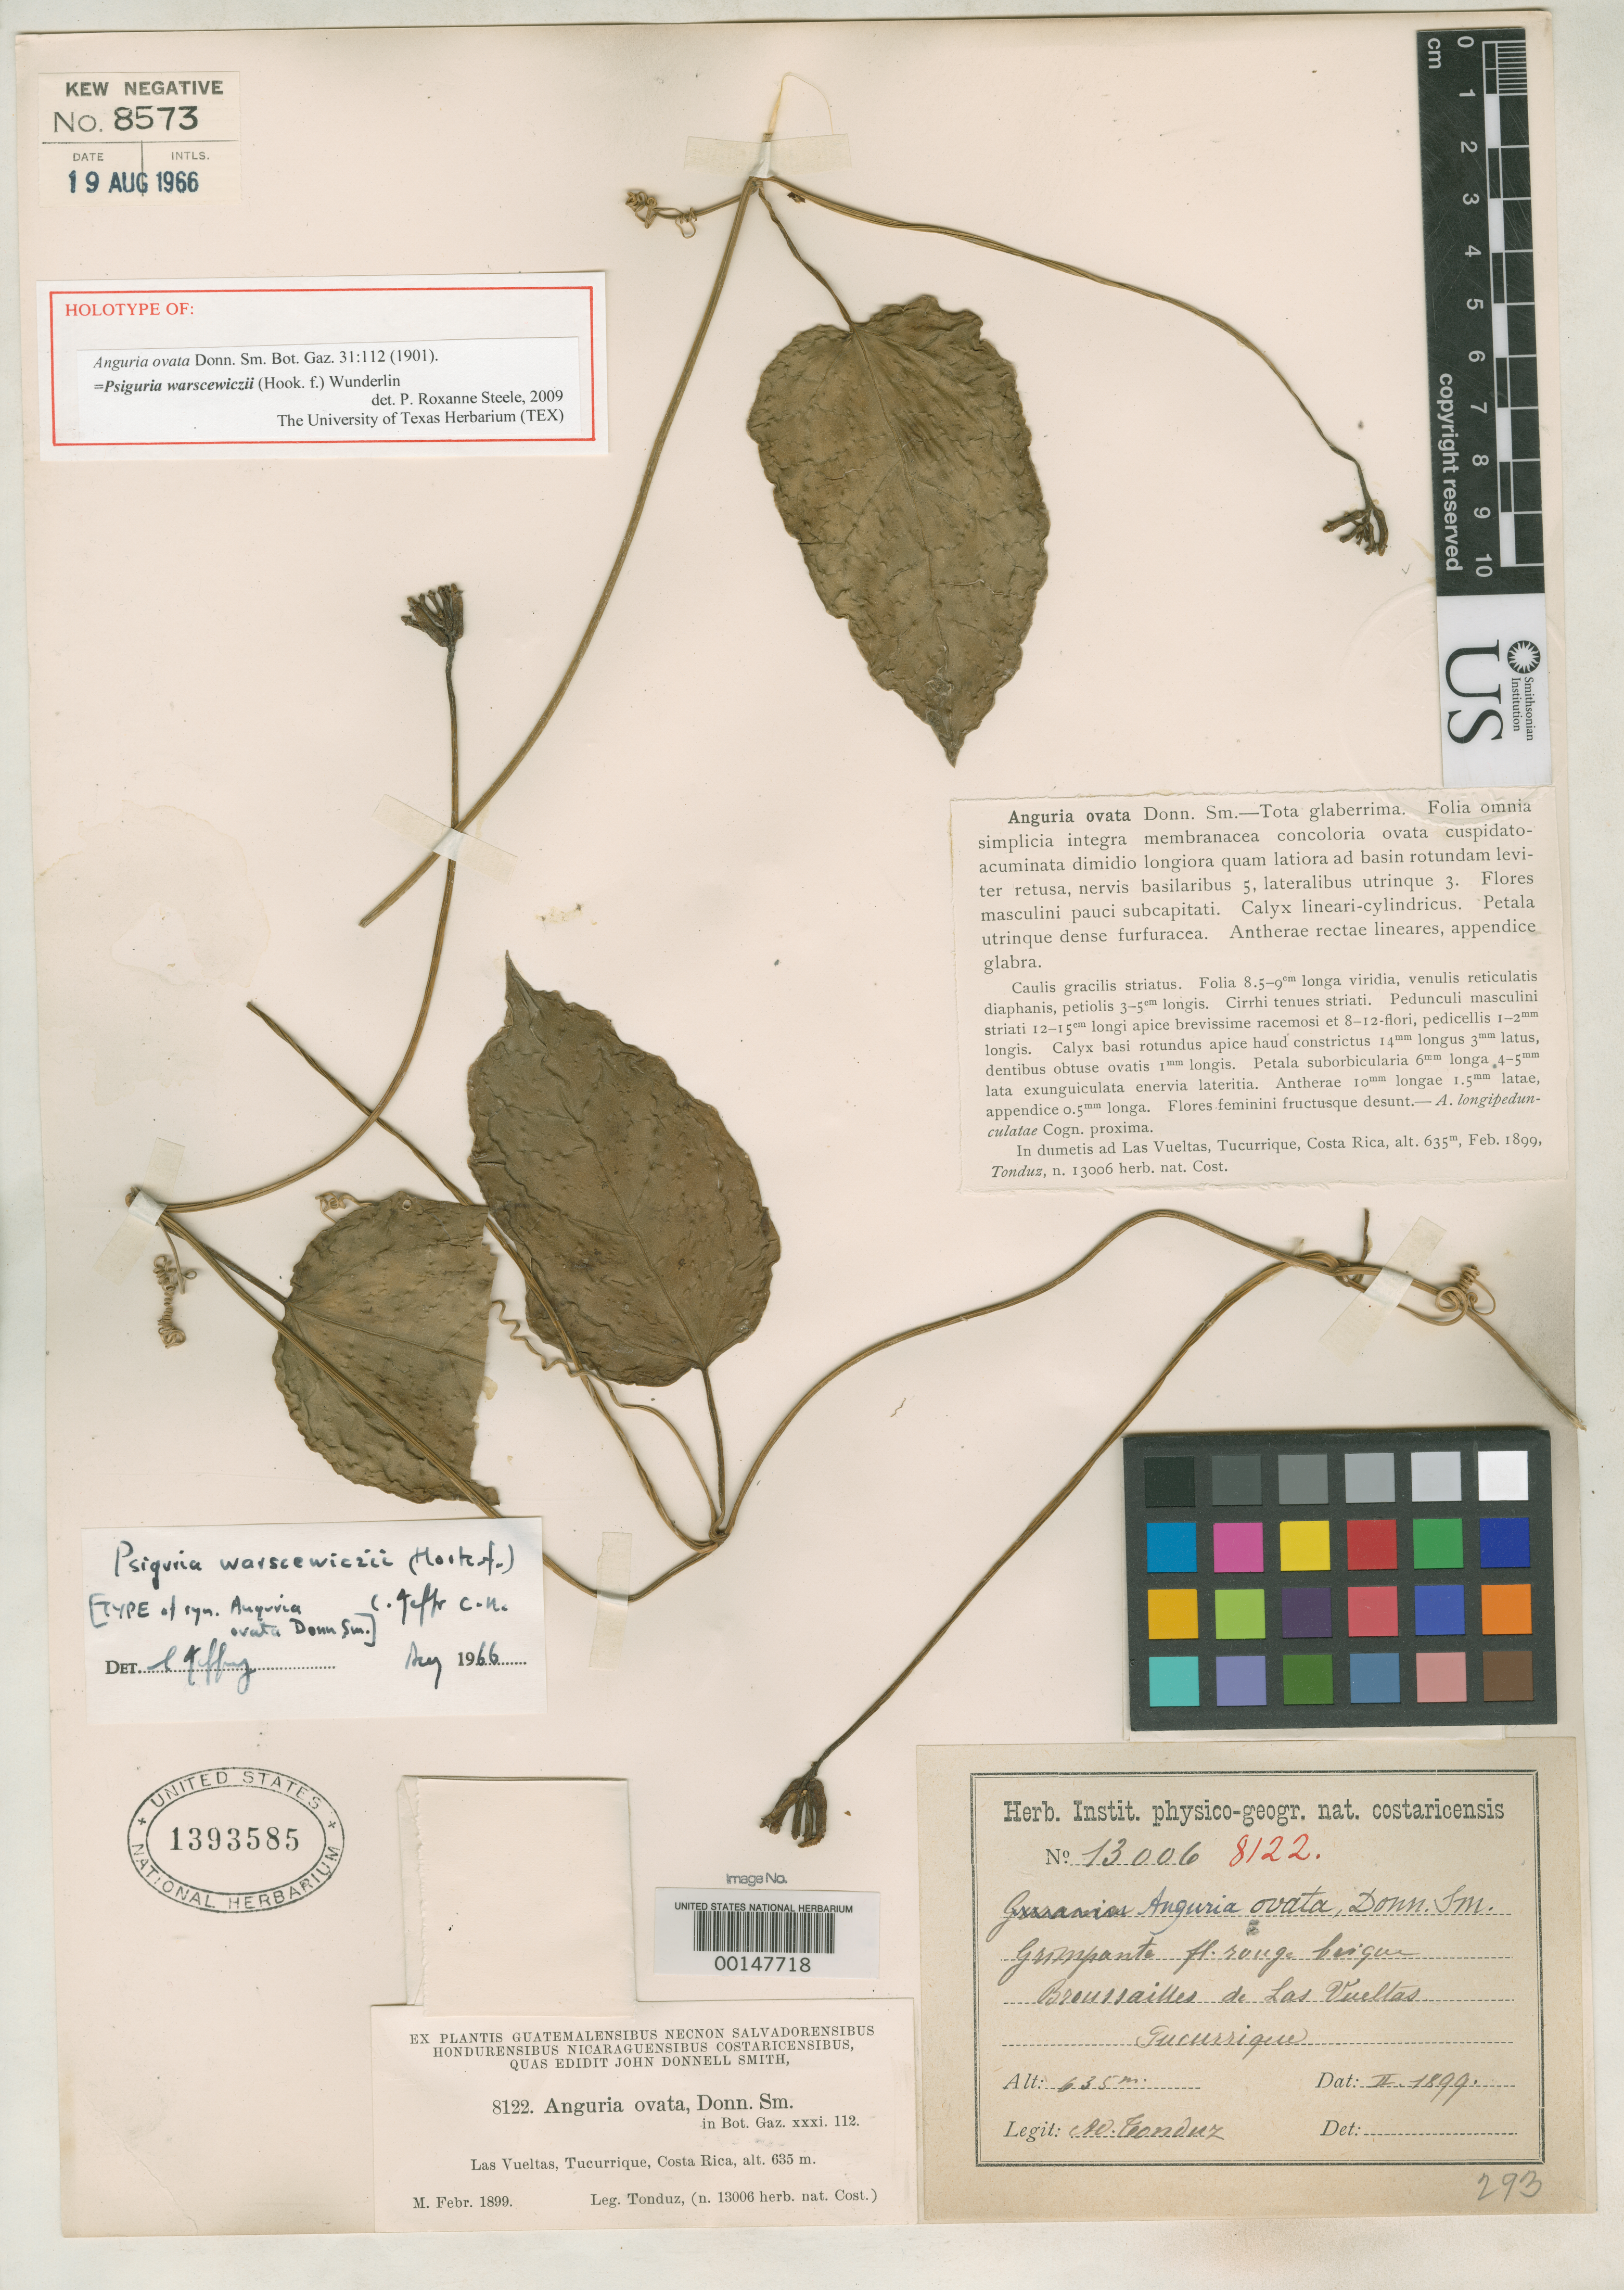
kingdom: Plantae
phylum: Tracheophyta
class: Magnoliopsida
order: Cucurbitales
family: Cucurbitaceae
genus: Anguria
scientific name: Anguria ovata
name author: Donn. Sm.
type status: Holotype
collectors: A. Tonduz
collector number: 13006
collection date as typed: Feb 1899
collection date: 1899-02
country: Costa Rica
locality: Las Vueltas, Tucurrique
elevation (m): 635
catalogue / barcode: US 1393585